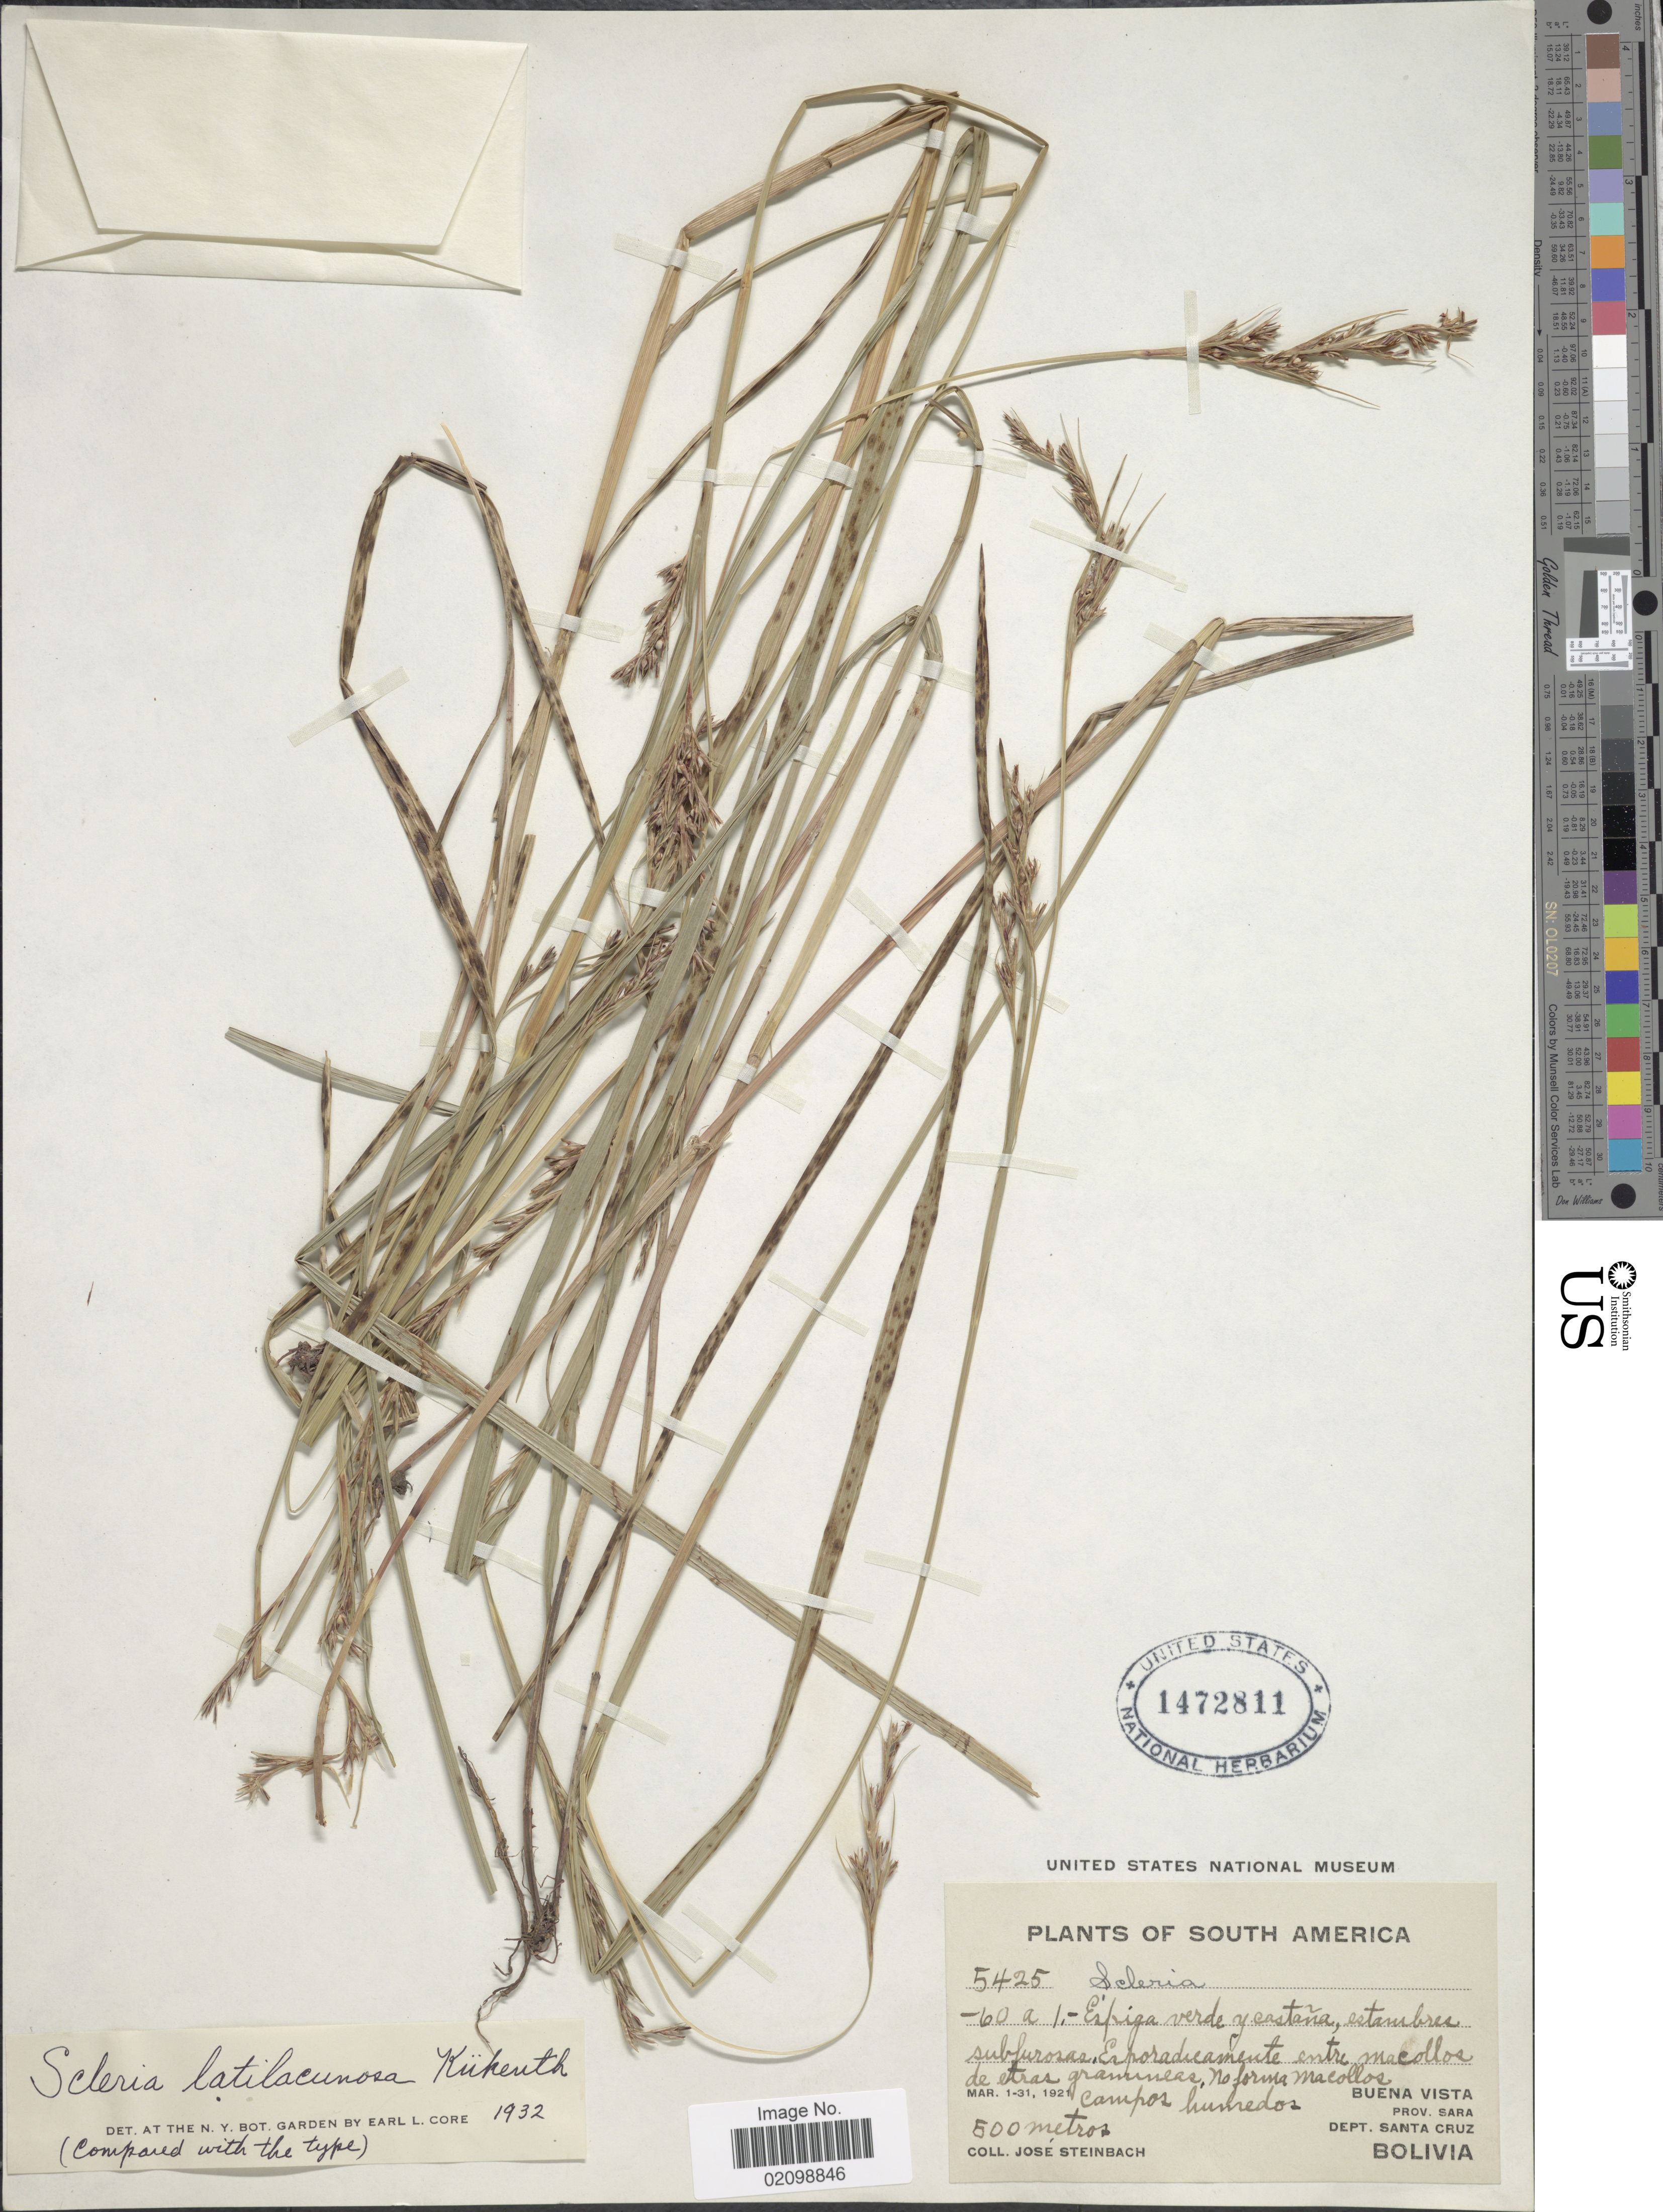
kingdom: Plantae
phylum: Tracheophyta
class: Liliopsida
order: Poales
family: Cyperaceae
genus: Scleria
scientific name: Scleria muehlenbergii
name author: Steud.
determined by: Strong, Mark T., (BOT), Smithsonian Institution - National Museum of Natural History (UNITED STATES)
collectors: J. Steinbach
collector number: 5425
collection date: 1921-03-01/1921-03-31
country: Bolivia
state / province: Santa Cruz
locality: South America. Buena Vista, Prov. Sara, Dept. Santa Cruz.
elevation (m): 500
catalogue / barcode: US 1472811